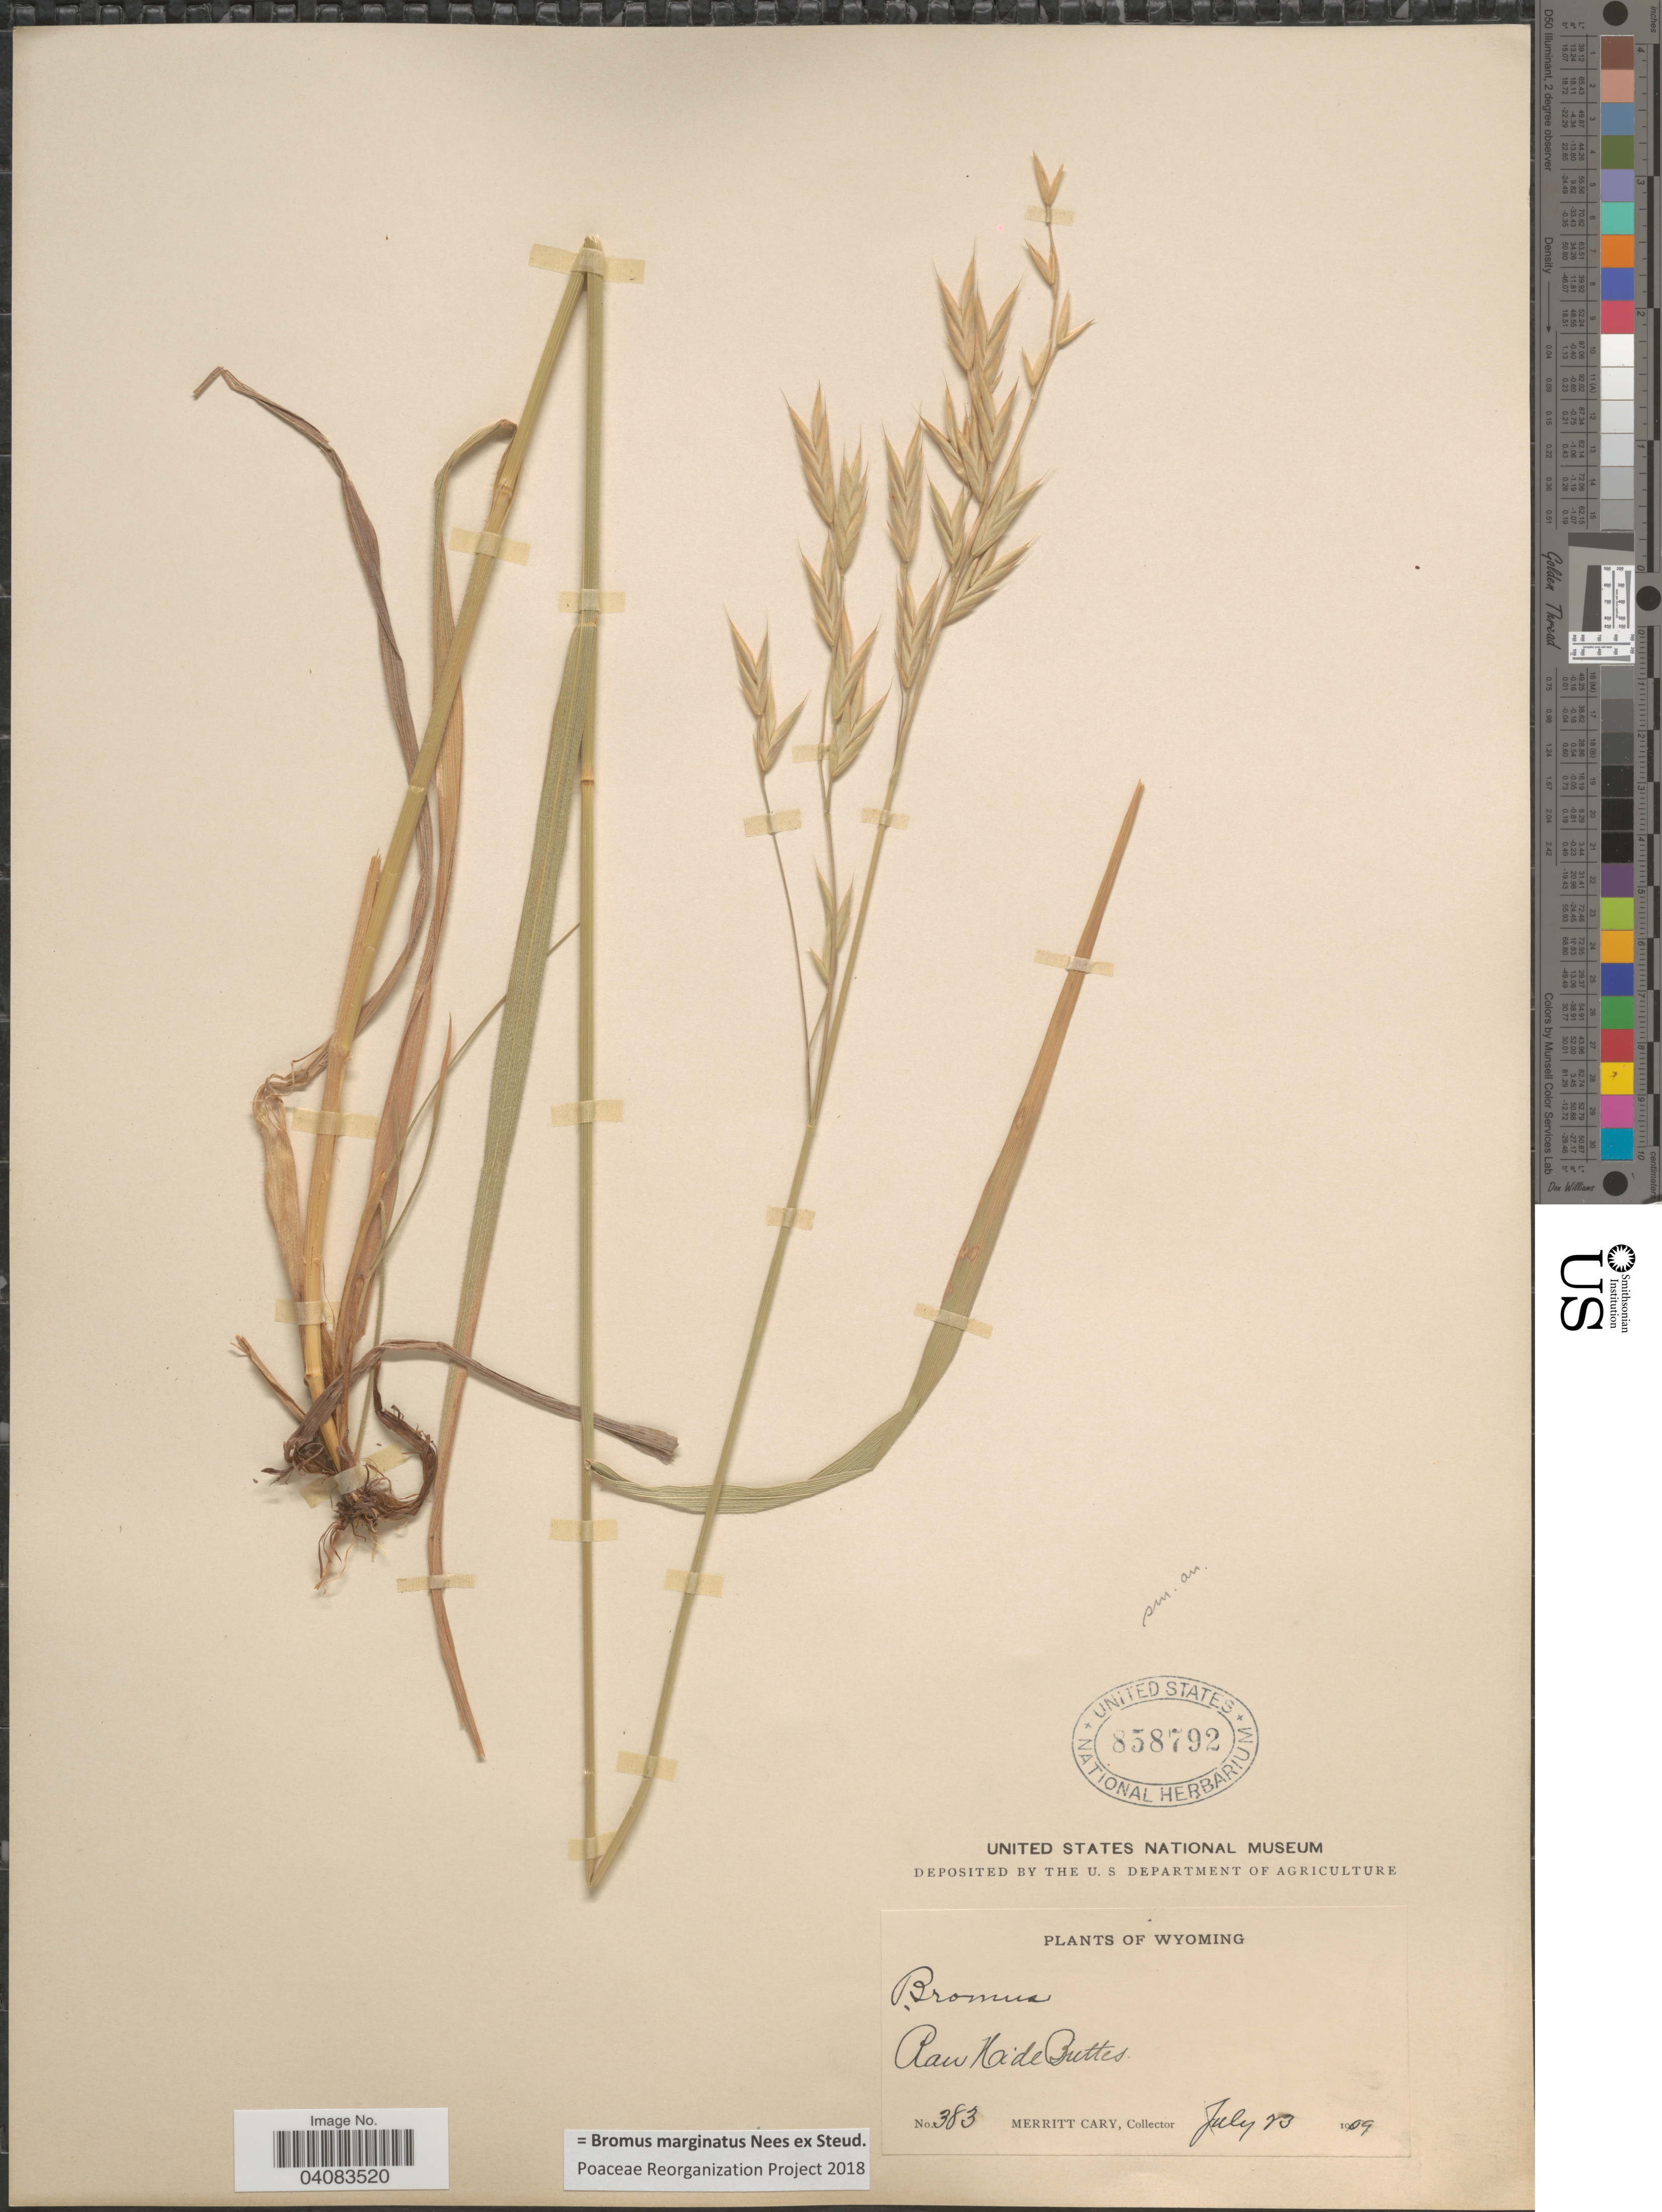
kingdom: Plantae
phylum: Tracheophyta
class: Liliopsida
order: Poales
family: Poaceae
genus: Bromus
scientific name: Bromus marginatus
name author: Nees ex Steud.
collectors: M. Cary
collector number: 383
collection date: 1909-07-23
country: United States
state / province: Wyoming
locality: Raw Hide Buttes.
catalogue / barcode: US 858792